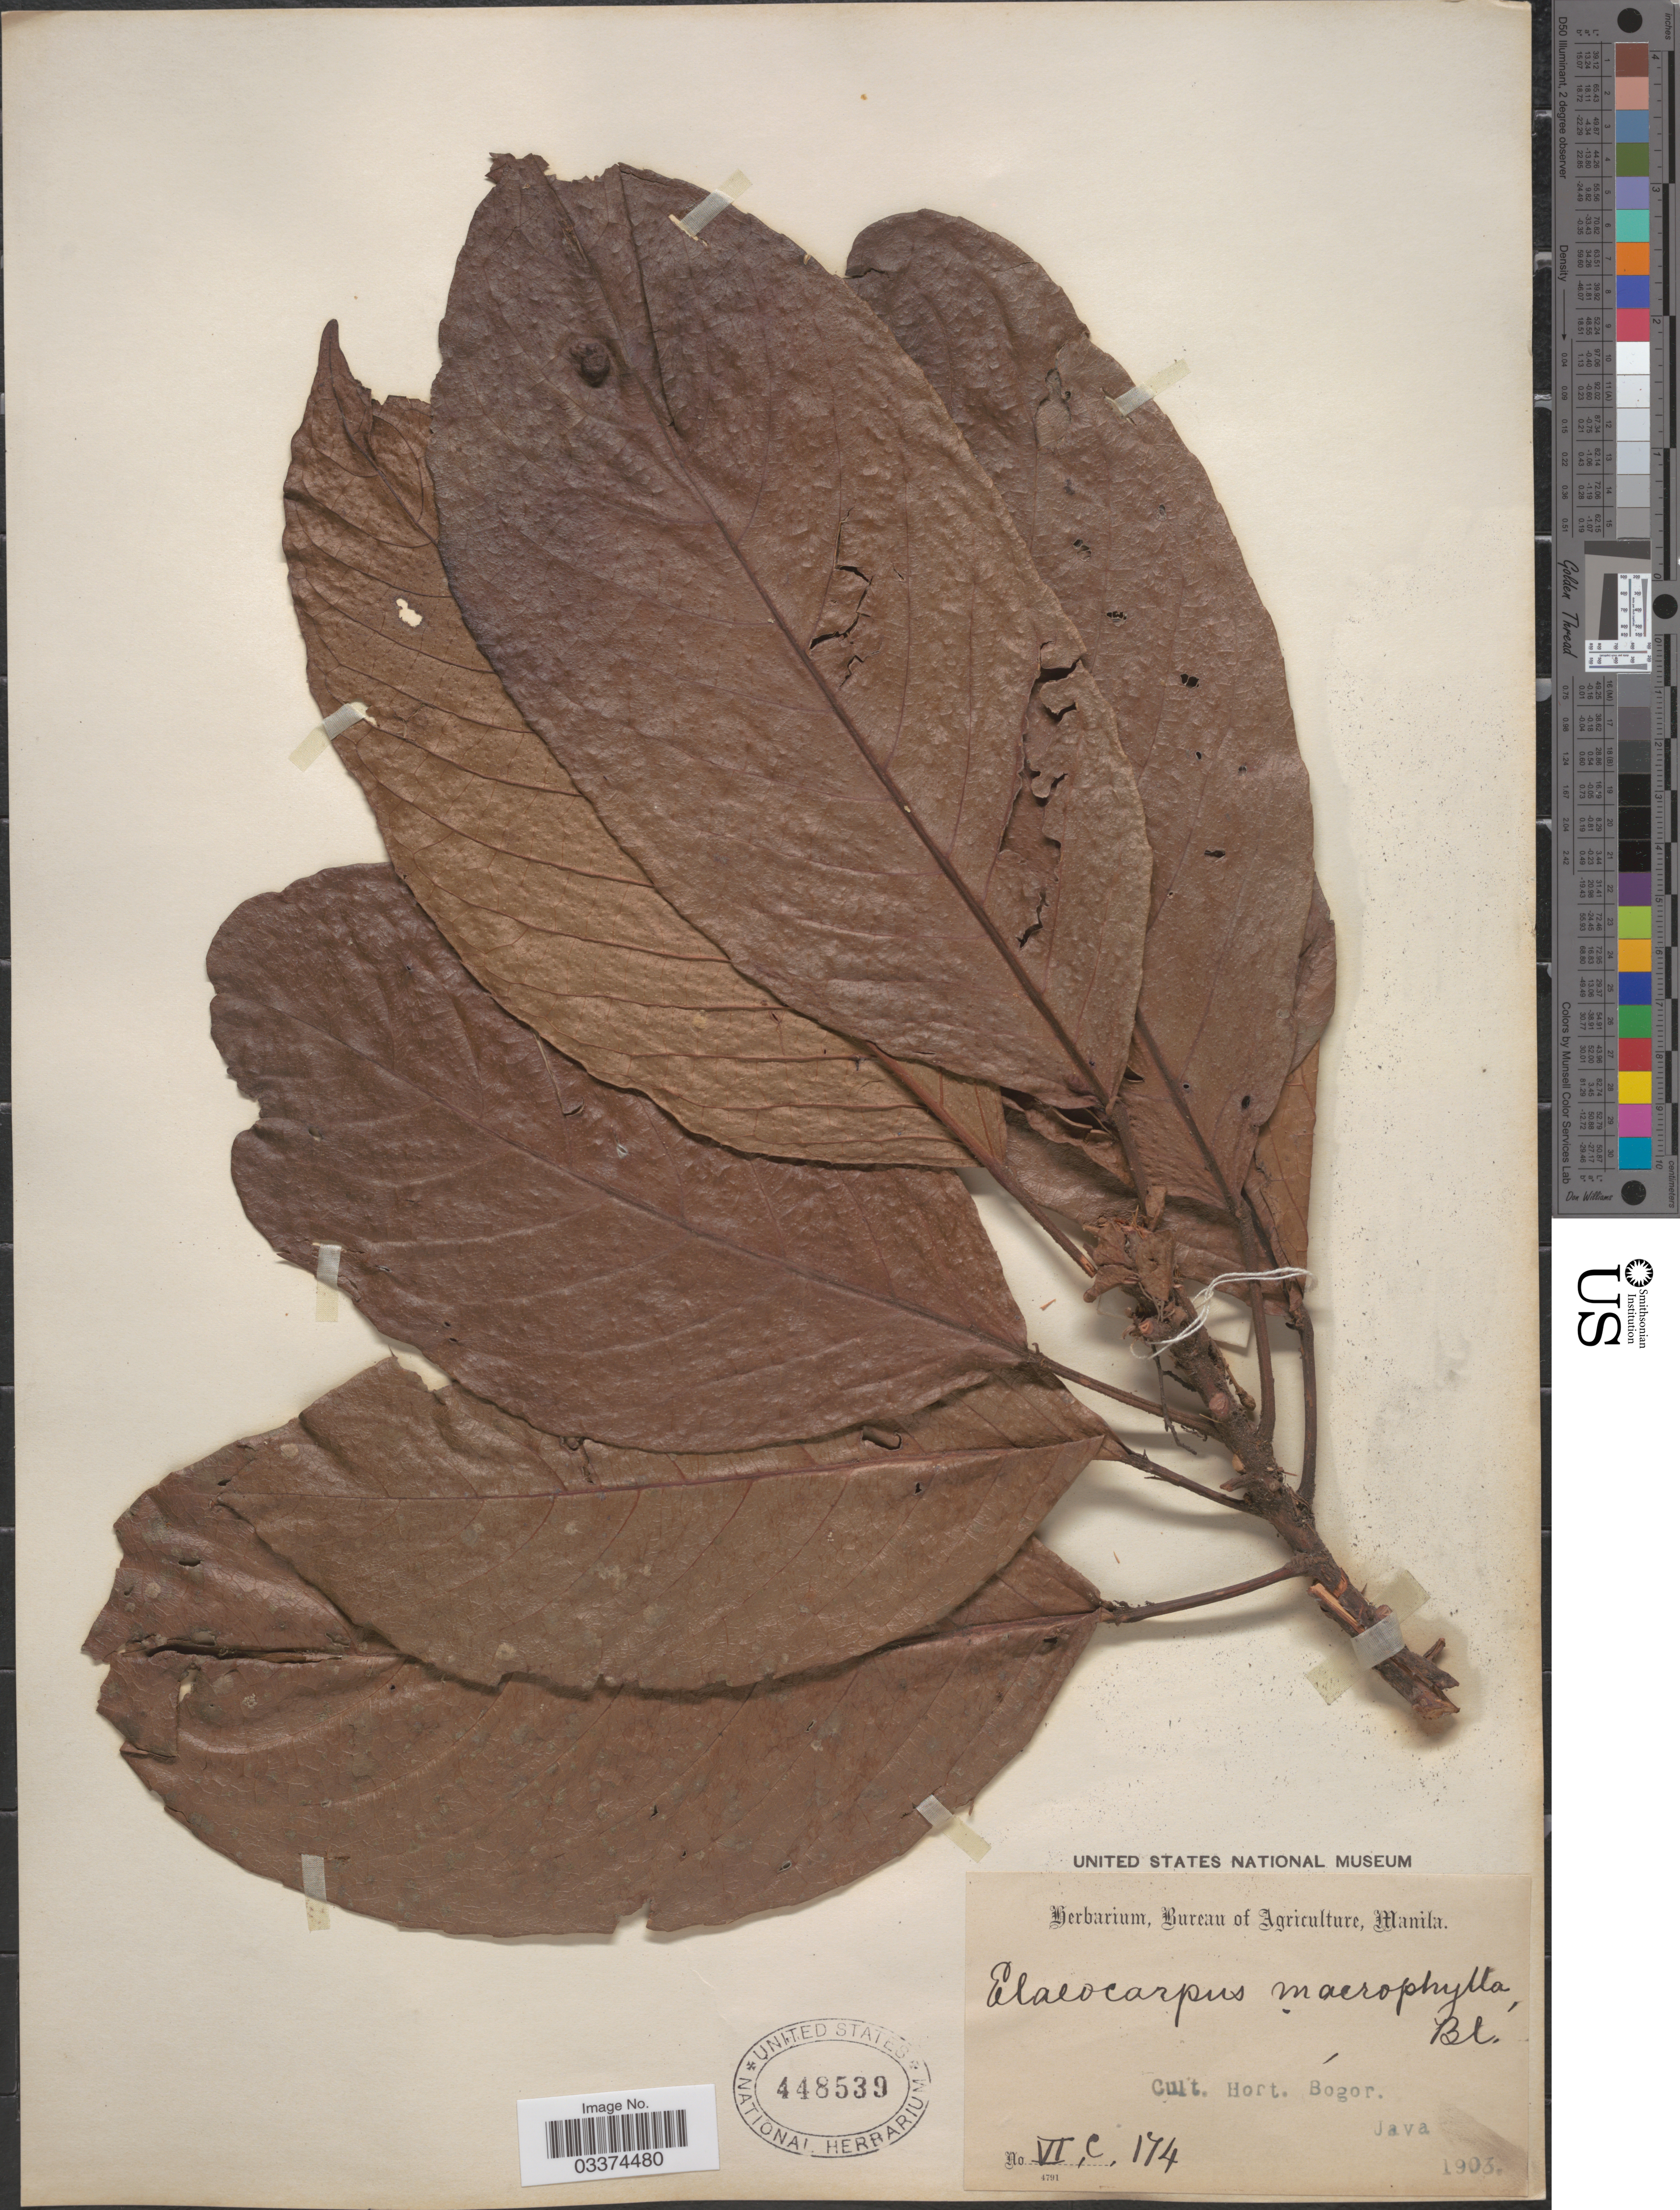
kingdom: Plantae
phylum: Tracheophyta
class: Magnoliopsida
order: Oxalidales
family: Elaeocarpaceae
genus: Elaeocarpus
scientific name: Elaeocarpus macrophyllus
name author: Blume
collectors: ex Herb. Bur. Agric. Manila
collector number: VI,C,174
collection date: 1903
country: Indonesia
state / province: Java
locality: Cult. Hort. Bogor.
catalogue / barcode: US 448539